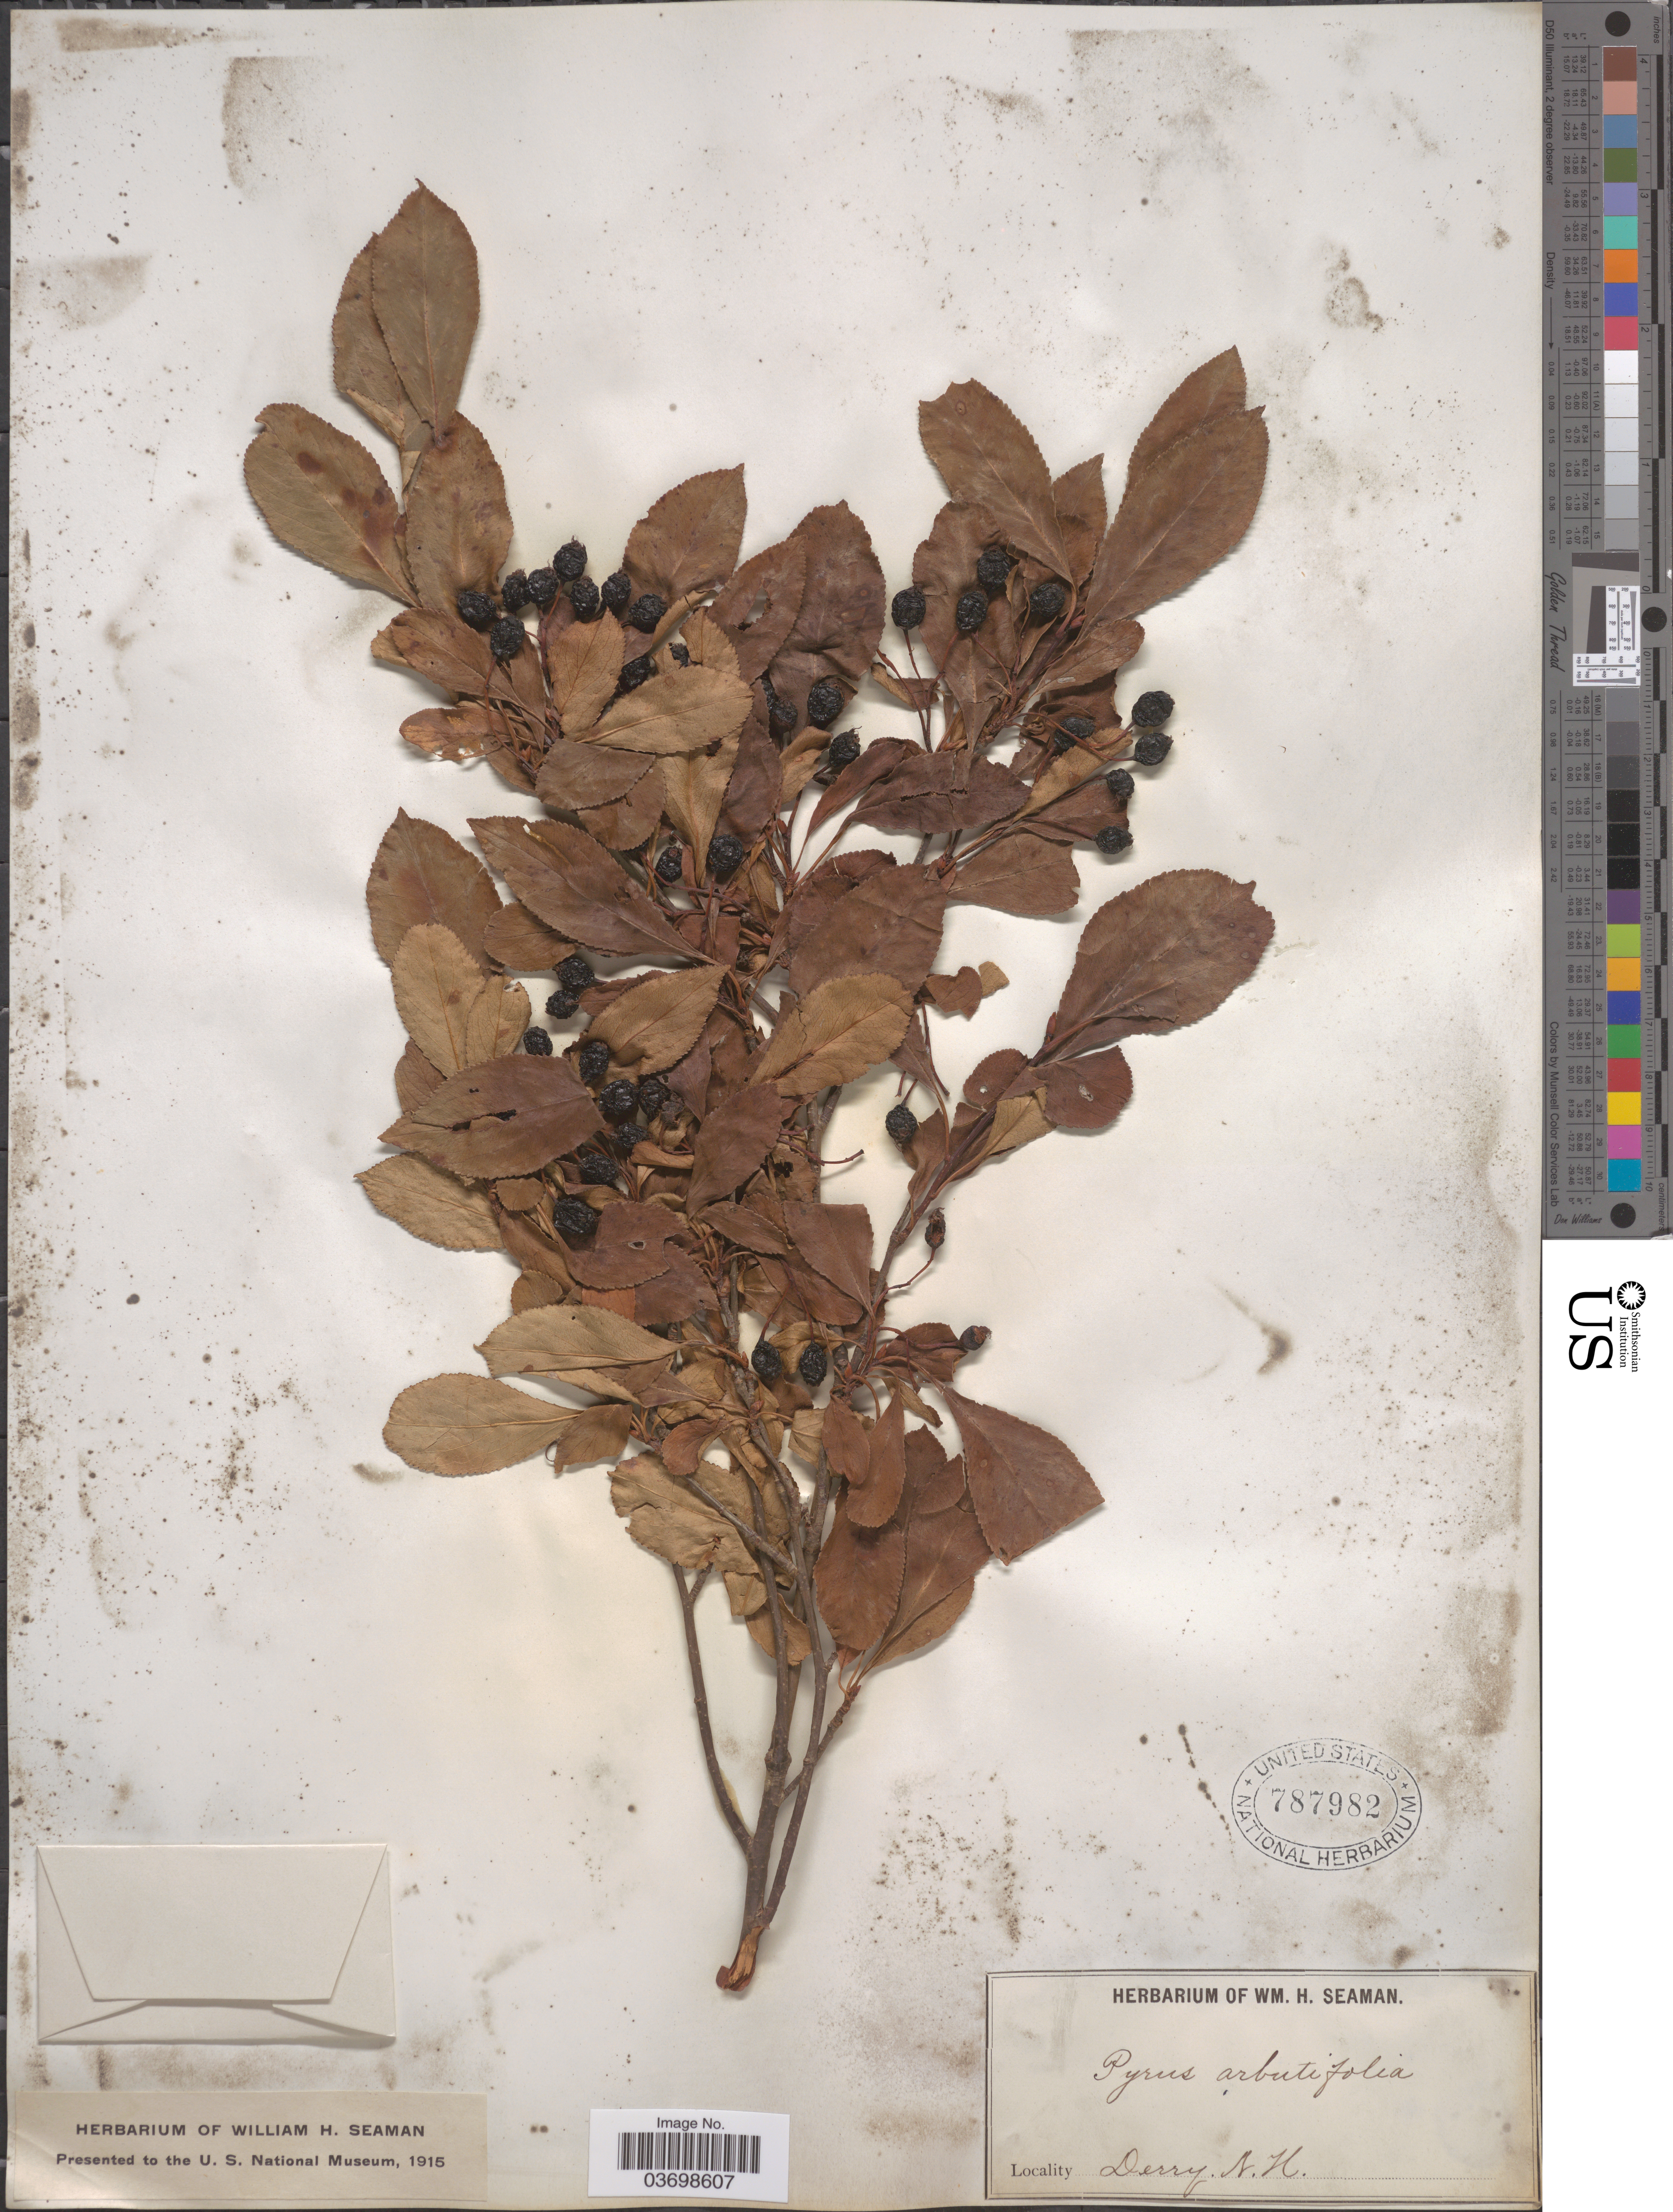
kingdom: Plantae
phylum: Tracheophyta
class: Magnoliopsida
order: Rosales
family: Rosaceae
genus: Aronia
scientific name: Aronia melanocarpa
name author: (Michx.) Elliott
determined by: Strong, M. T., (US), Smithsonian Institution - National Museum of Natural History (UNITED STATES)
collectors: Ex herb. W. H. Seaman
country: United States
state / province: New Hampshire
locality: Derry.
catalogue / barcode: US 787982